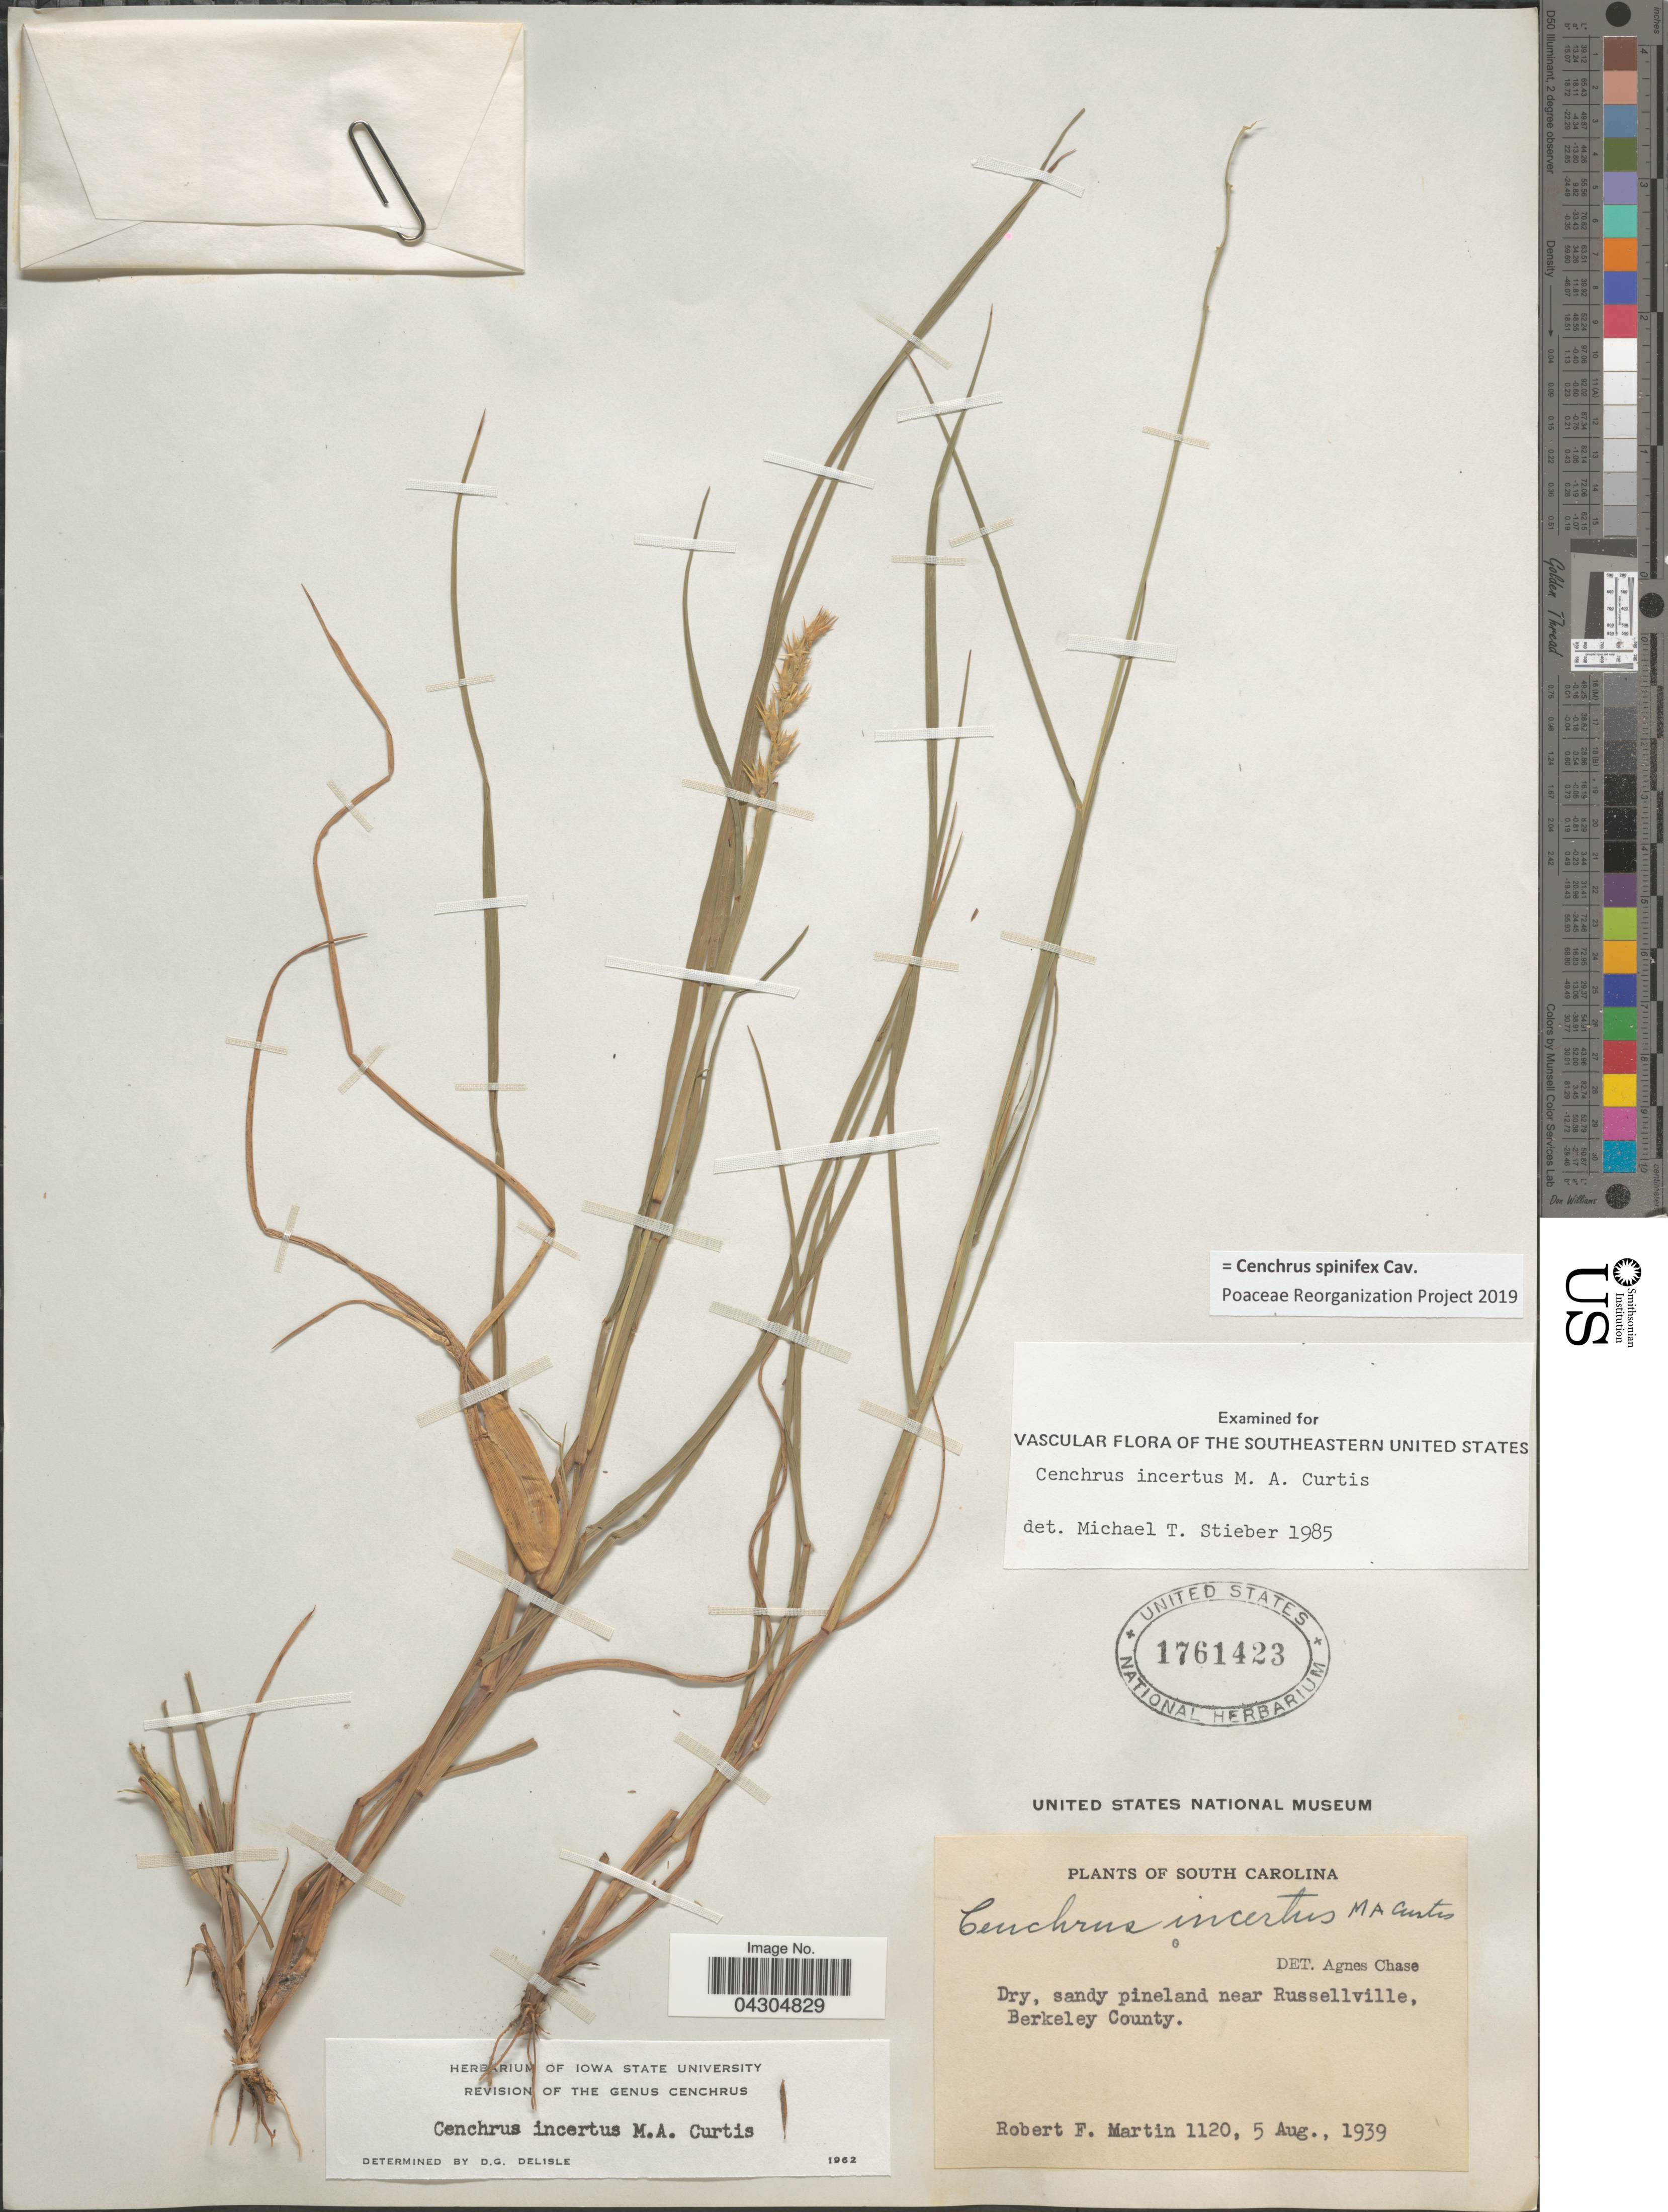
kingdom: Plantae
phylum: Tracheophyta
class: Liliopsida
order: Poales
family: Poaceae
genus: Cenchrus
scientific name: Cenchrus spinifex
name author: Cav.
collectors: R. F. Martin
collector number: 1120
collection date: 1939-08-05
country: United States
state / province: South Carolina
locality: Dry, sandy pineland near Russellville, Berkeley County.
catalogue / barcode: US 1761423